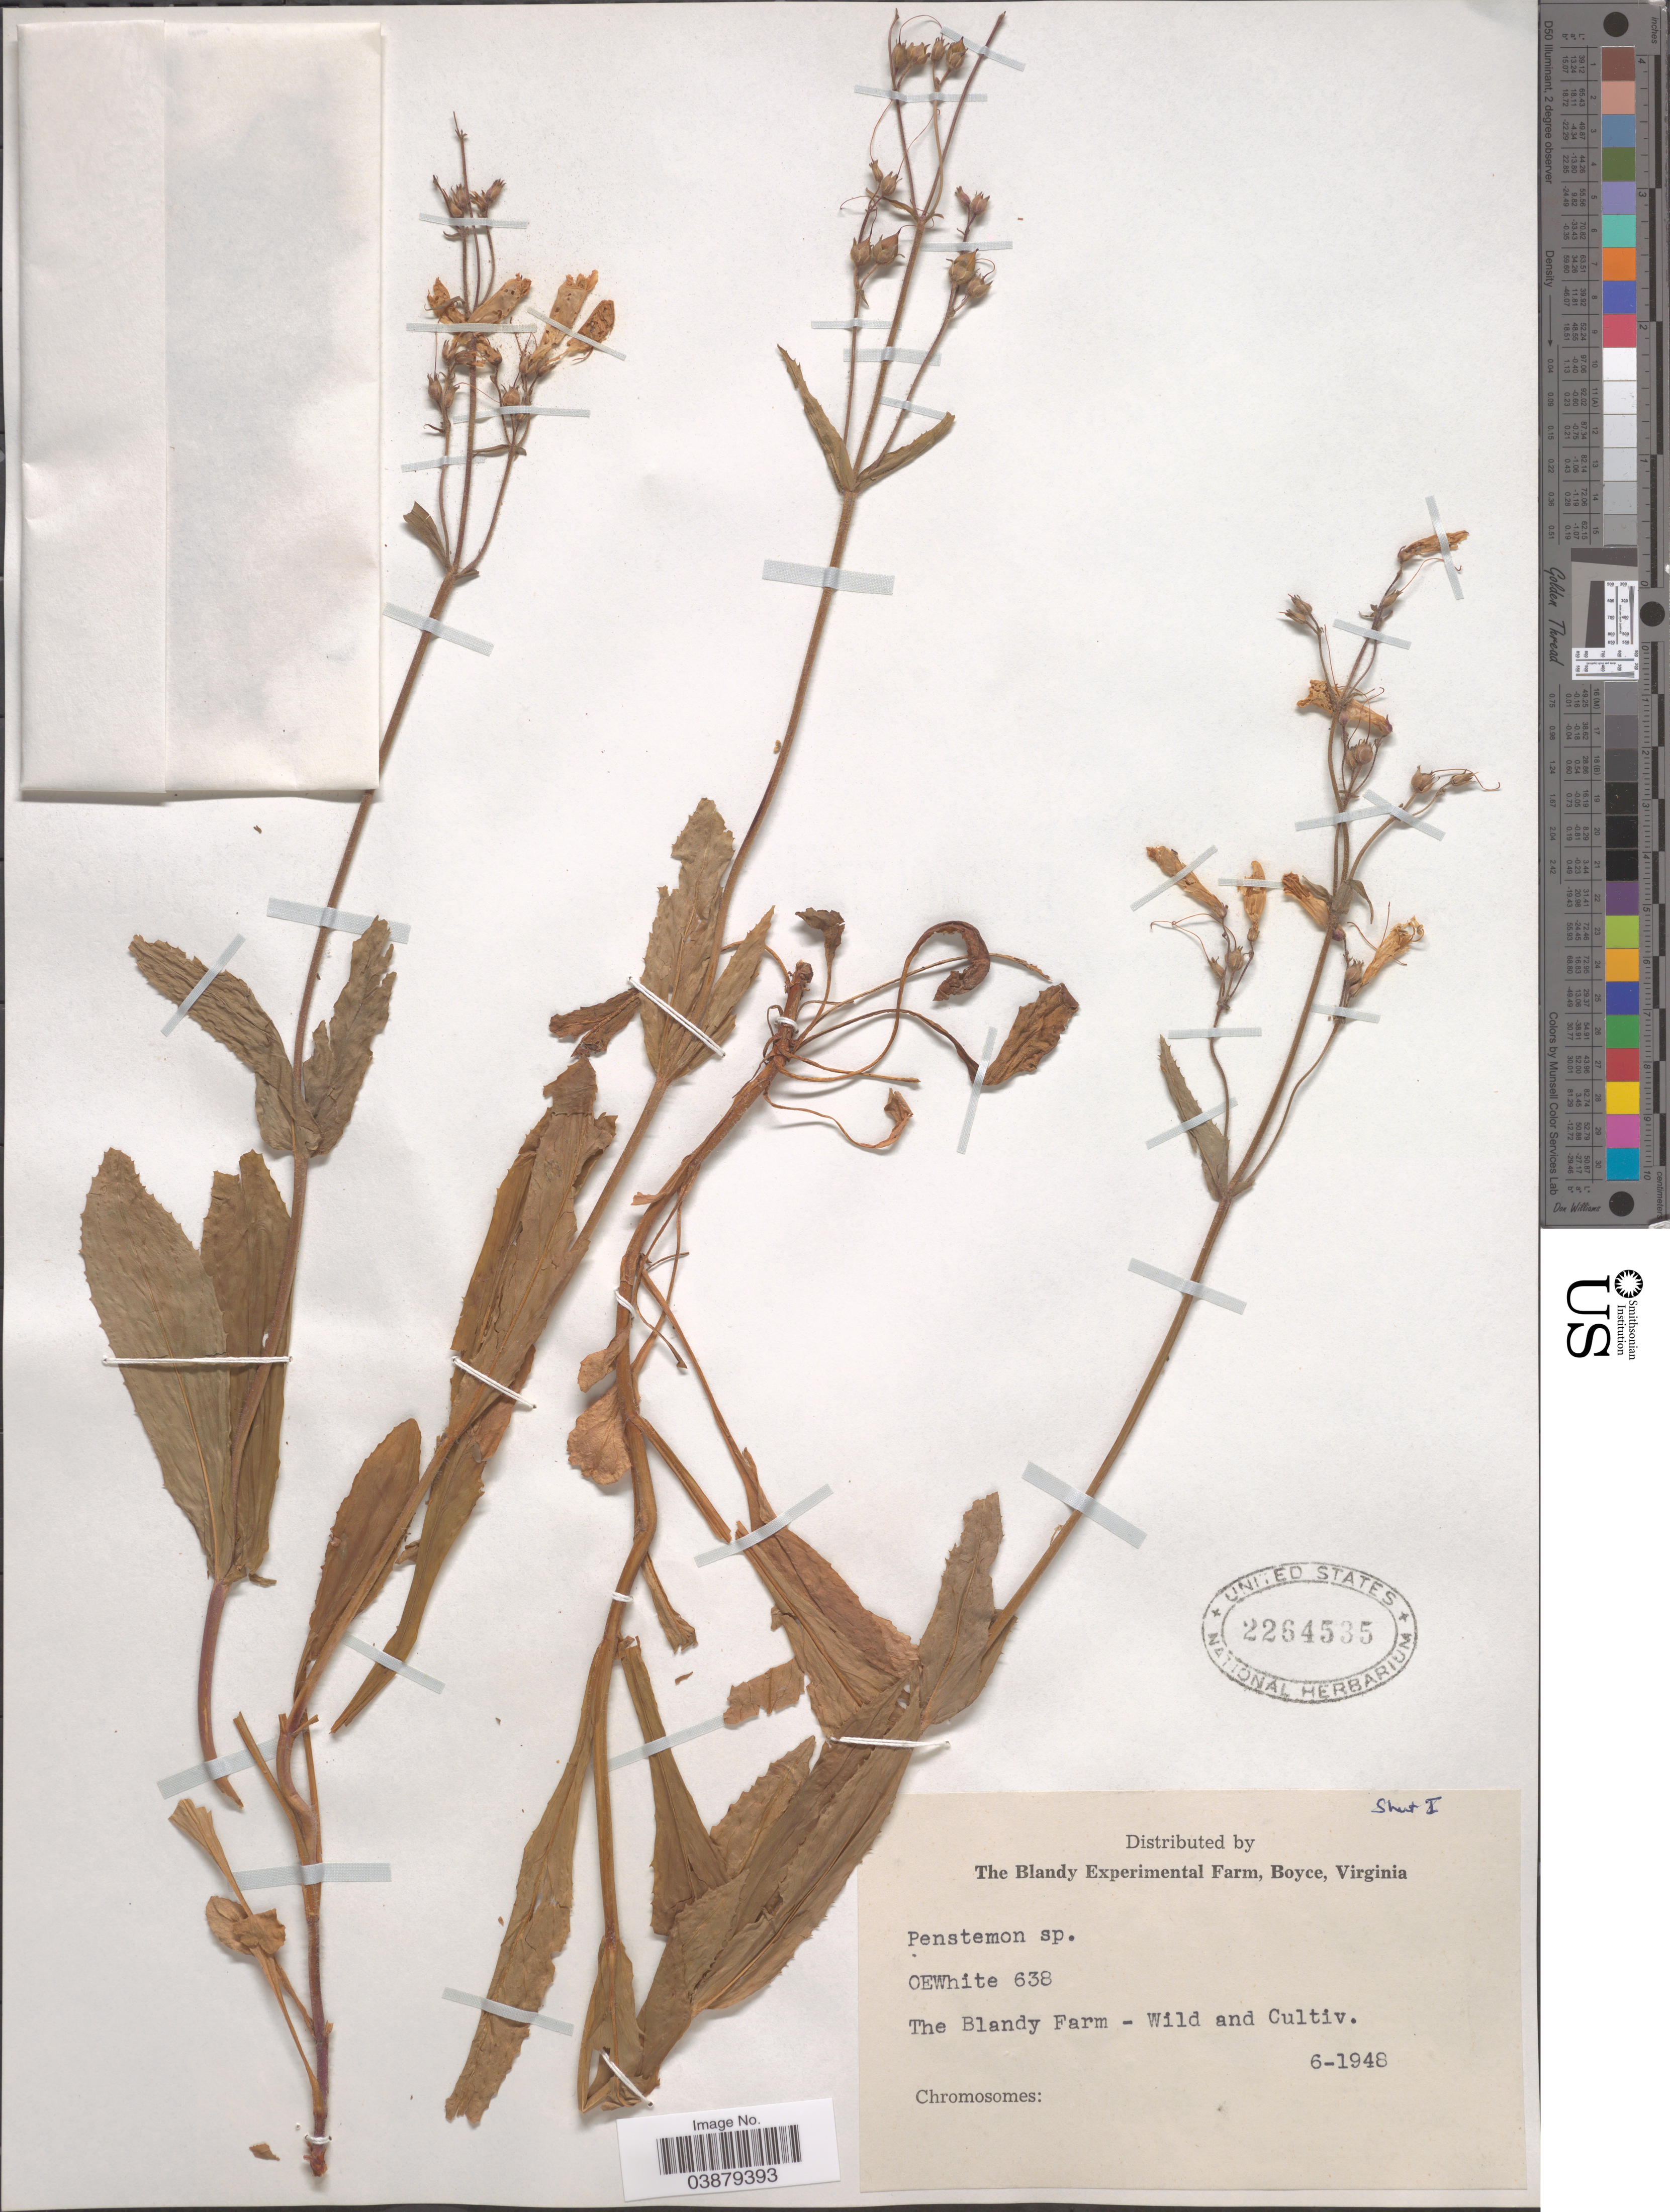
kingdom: Plantae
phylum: Tracheophyta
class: Magnoliopsida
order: Lamiales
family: Plantaginaceae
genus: Penstemon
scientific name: Penstemon sp.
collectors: O. E. White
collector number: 638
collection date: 1948-06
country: United States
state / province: Virginia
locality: The Blandy Experimental Farm, Boyce.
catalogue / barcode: US 2264535